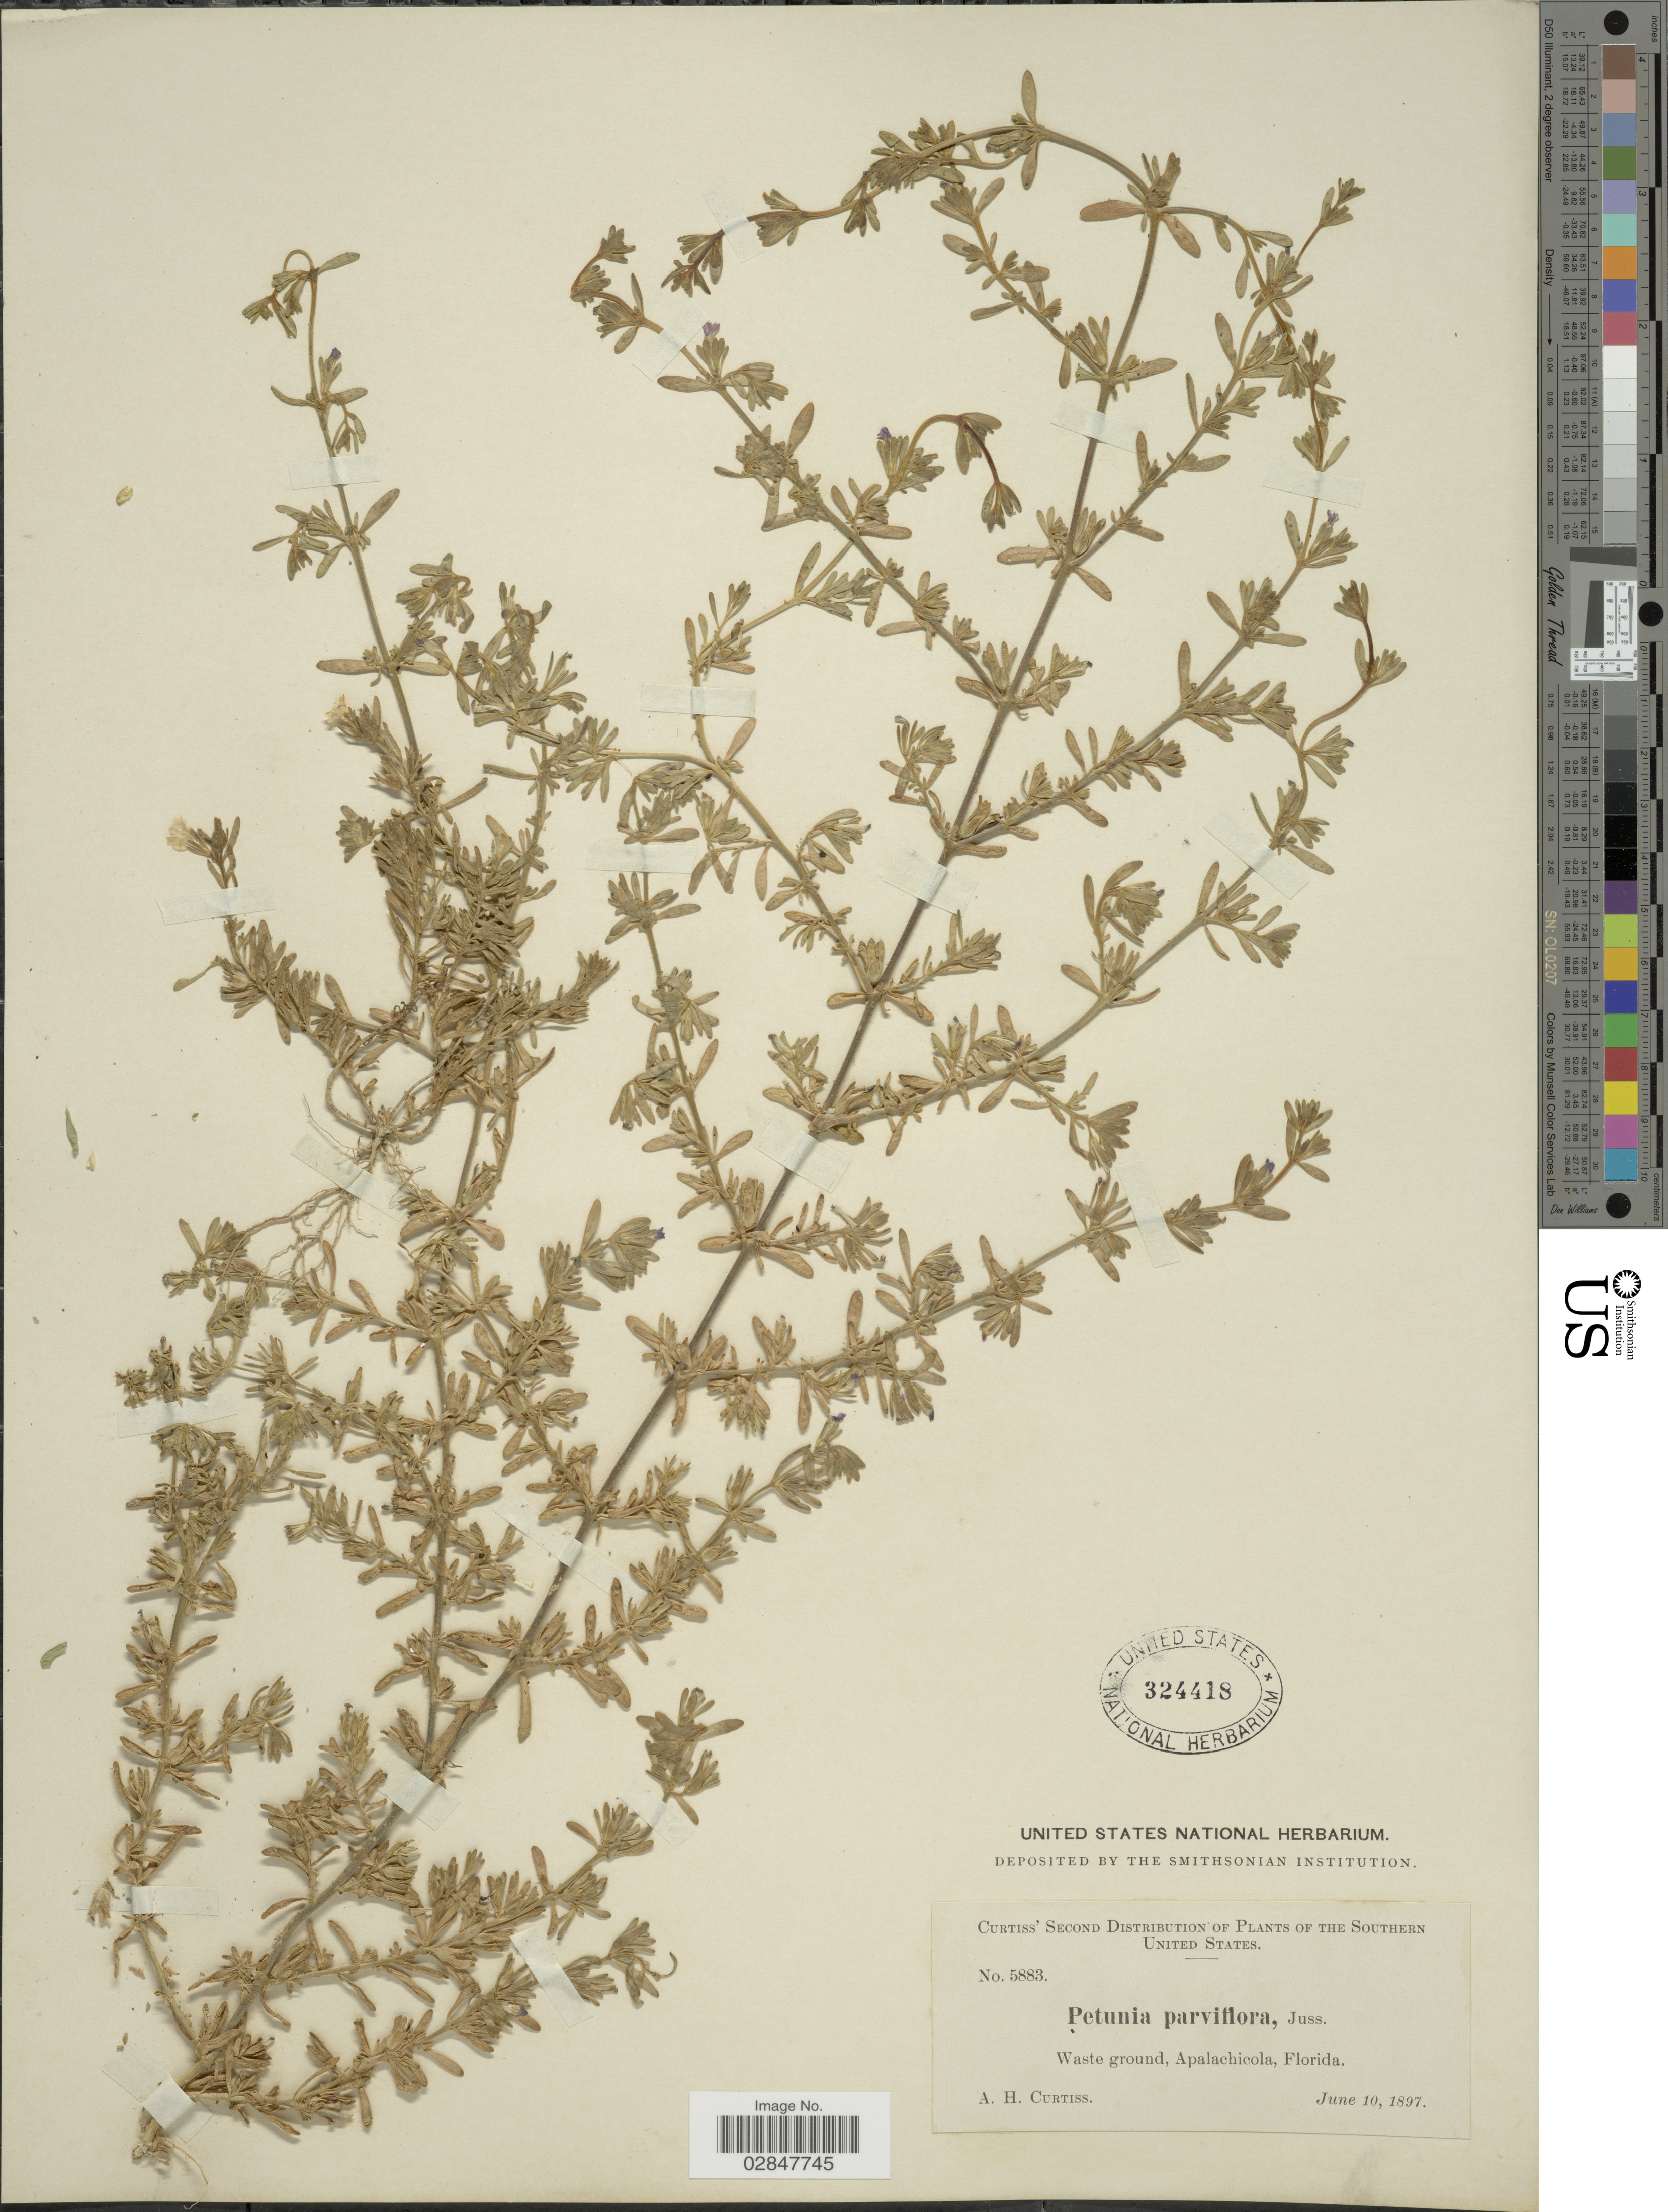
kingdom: Plantae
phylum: Tracheophyta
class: Magnoliopsida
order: Solanales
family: Solanaceae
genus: Petunia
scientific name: Petunia parviflora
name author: Juss.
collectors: A. H. Curtiss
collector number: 5883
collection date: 1897-06-10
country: United States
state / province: Florida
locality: Southern United States, Waste ground, Apalachicola.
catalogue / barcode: US 324418